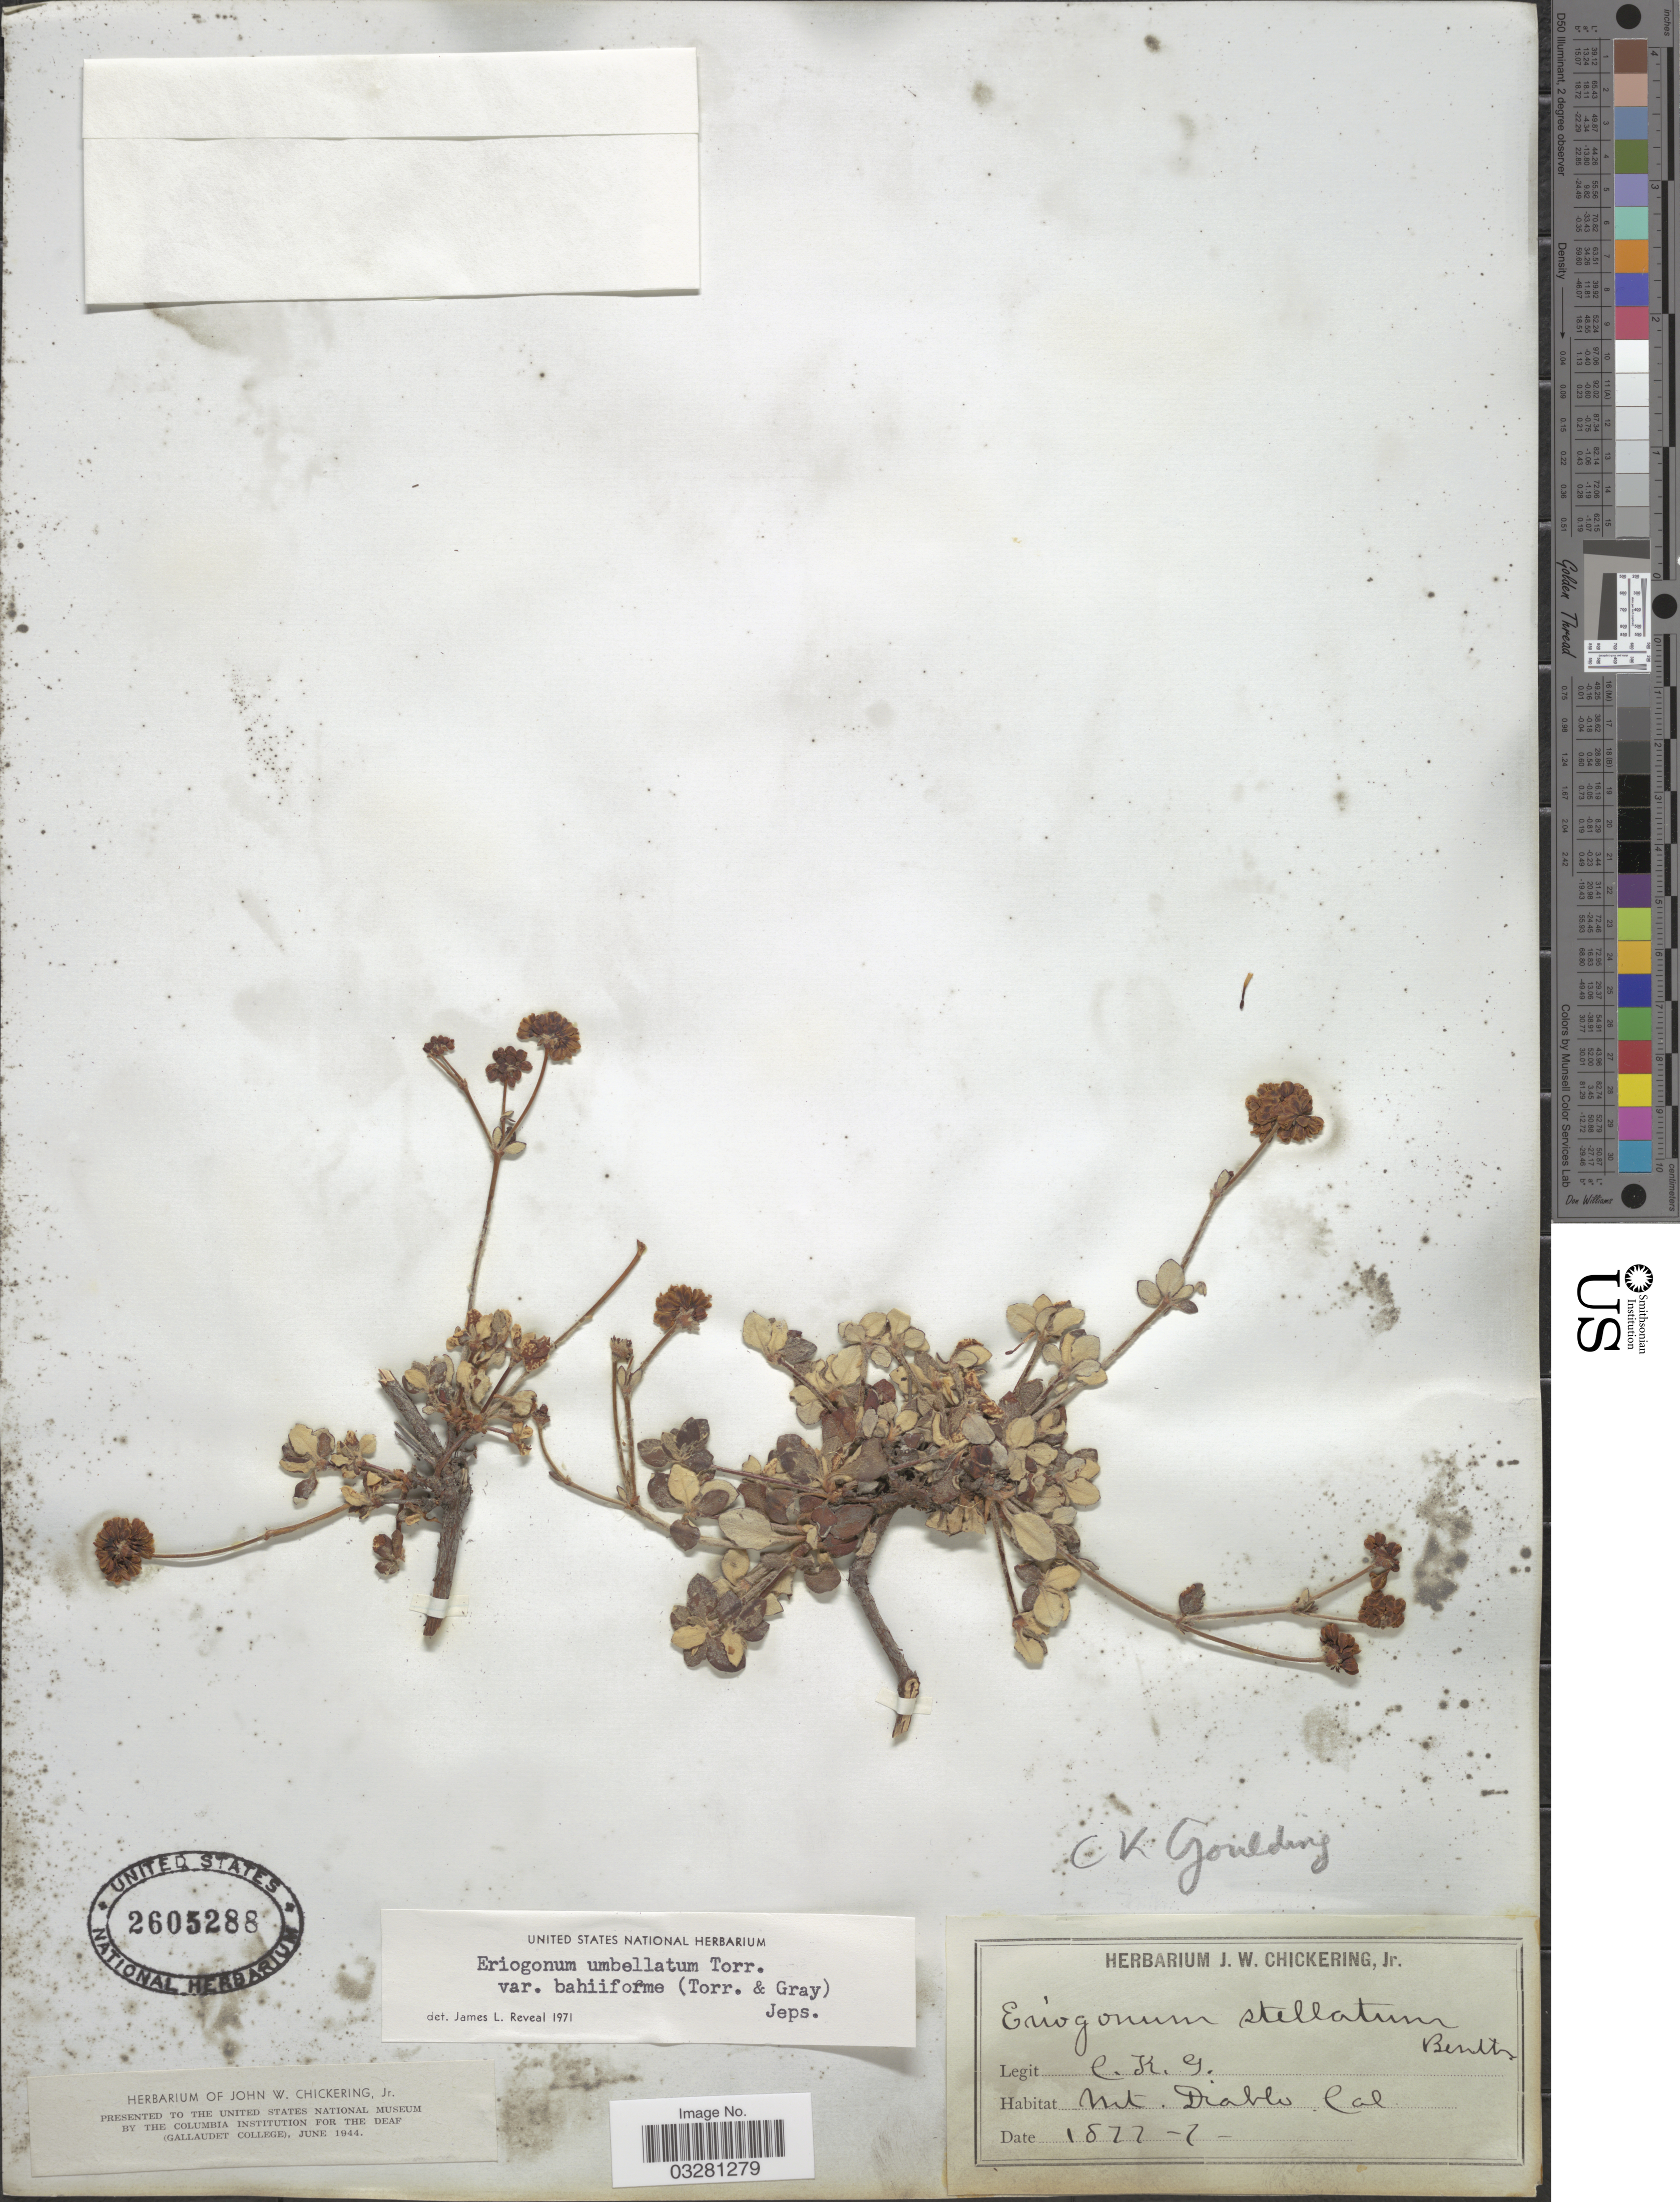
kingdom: Plantae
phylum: Tracheophyta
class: Magnoliopsida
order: Caryophyllales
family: Polygonaceae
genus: Eriogonum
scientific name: Eriogonum umbellatum var. umbellatum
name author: Torr.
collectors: C. Goulding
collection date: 1877-07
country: United States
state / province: California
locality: Mt. Diablo. Cal.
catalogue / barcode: US 2605288